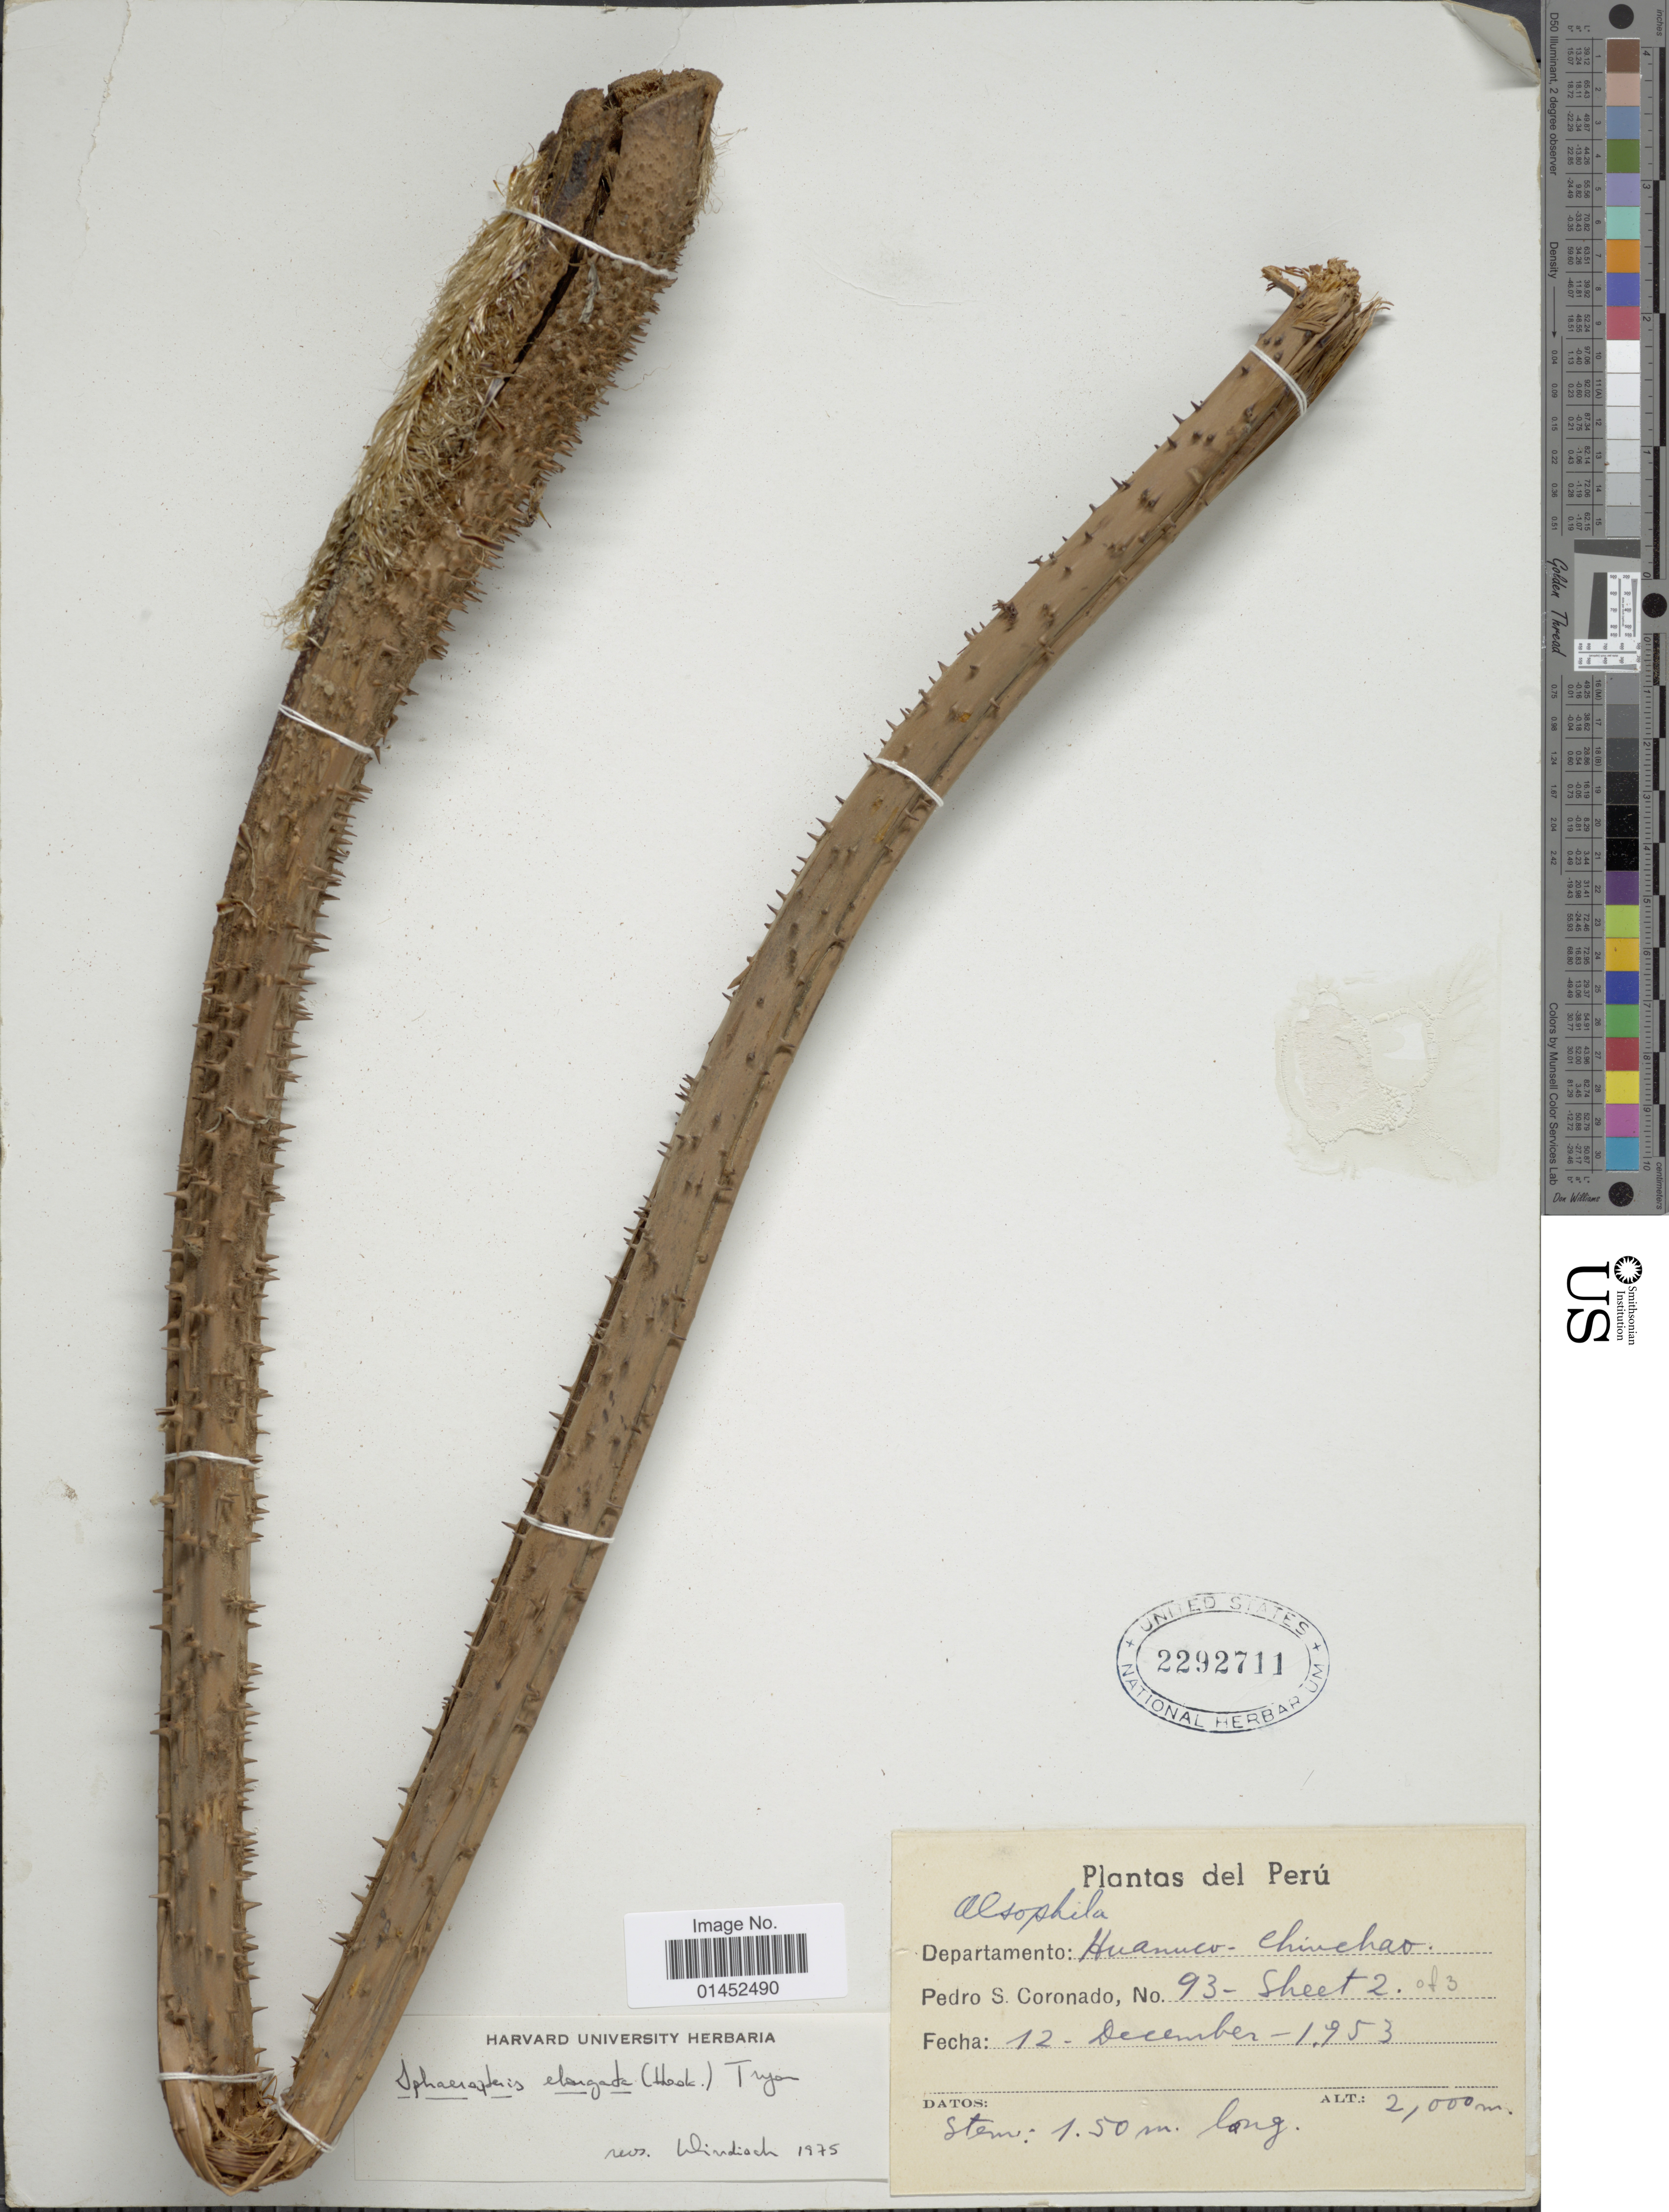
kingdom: Plantae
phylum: Tracheophyta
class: Polypodiopsida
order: Cyatheales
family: Cyatheaceae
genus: Cyathea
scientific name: Cyathea poeppigii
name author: (Hook.) Domin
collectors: P. Coronado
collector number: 93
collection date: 1953-12-12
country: Peru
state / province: Huánuco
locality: Chinchao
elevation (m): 2000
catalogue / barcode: US 2292711